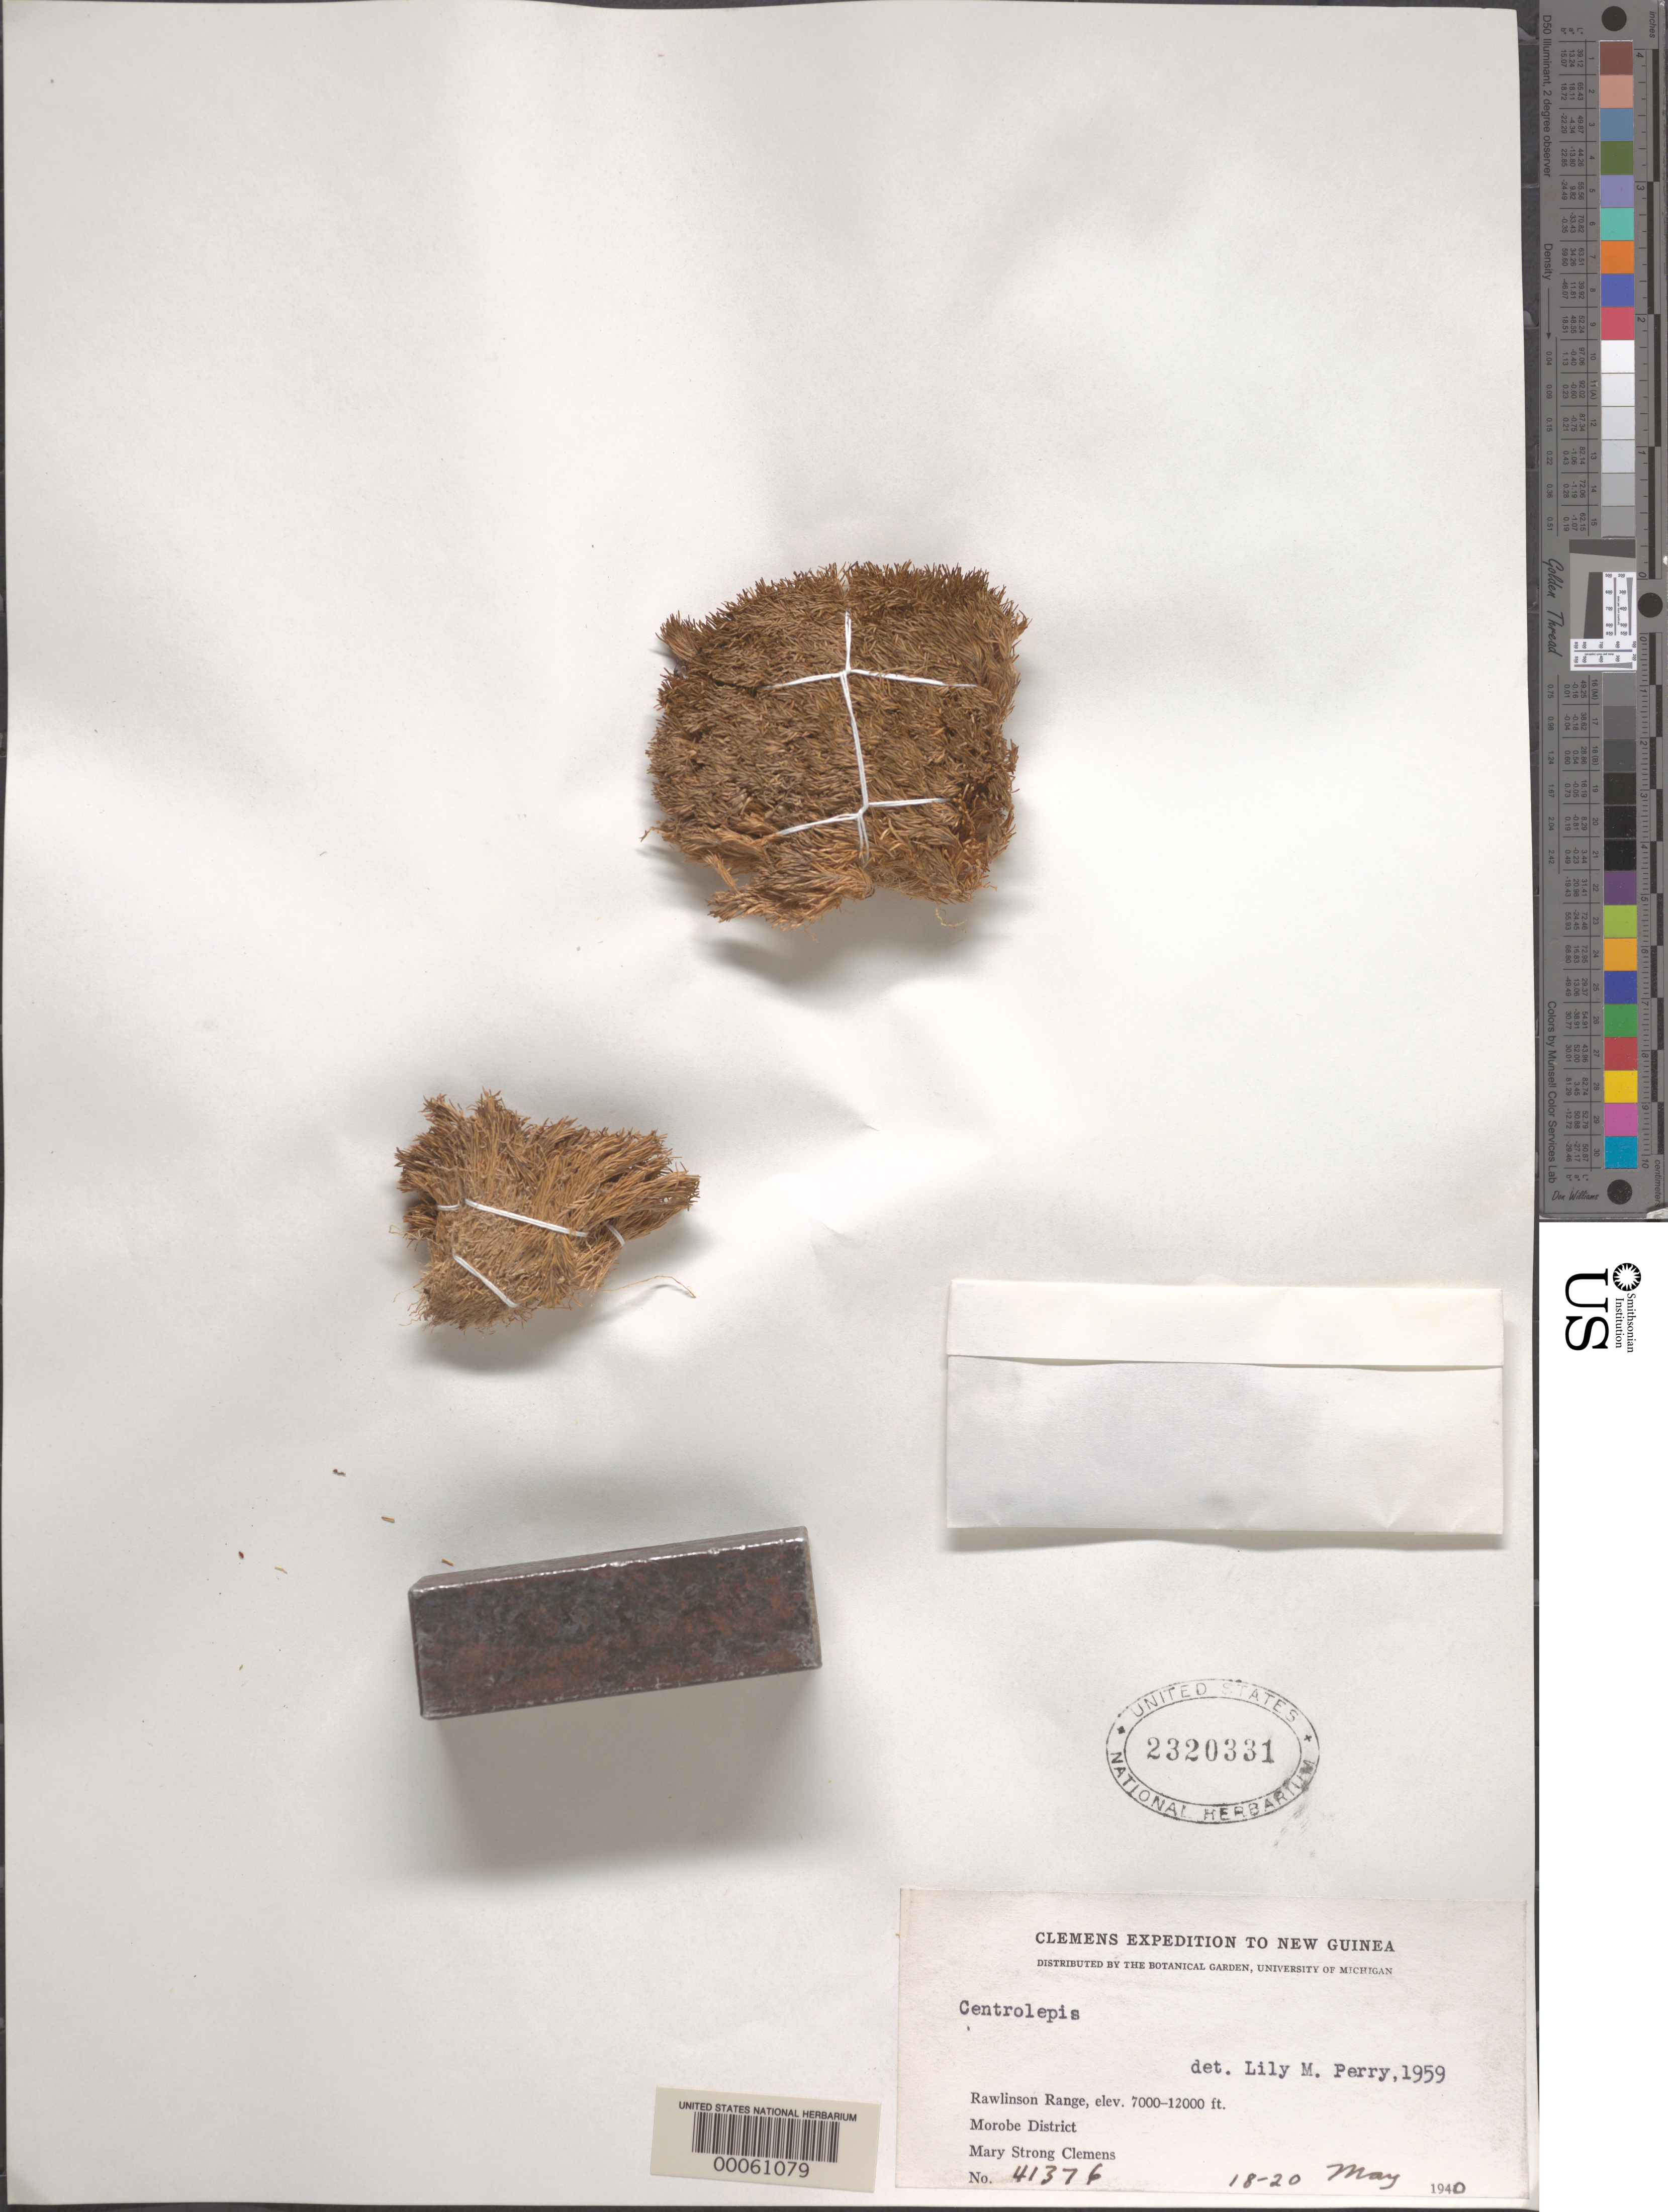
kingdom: Plantae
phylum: Tracheophyta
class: Liliopsida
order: Poales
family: Restionaceae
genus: Centrolepis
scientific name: Centrolepis sp.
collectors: M. S. Clemens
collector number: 41376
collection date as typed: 18 May 1940 to 20 May 1940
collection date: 1940-05-18/1940-05-20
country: Papua New Guinea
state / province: Morobe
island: New Guinea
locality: Rawlinson range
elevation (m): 2134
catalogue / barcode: US 2320331